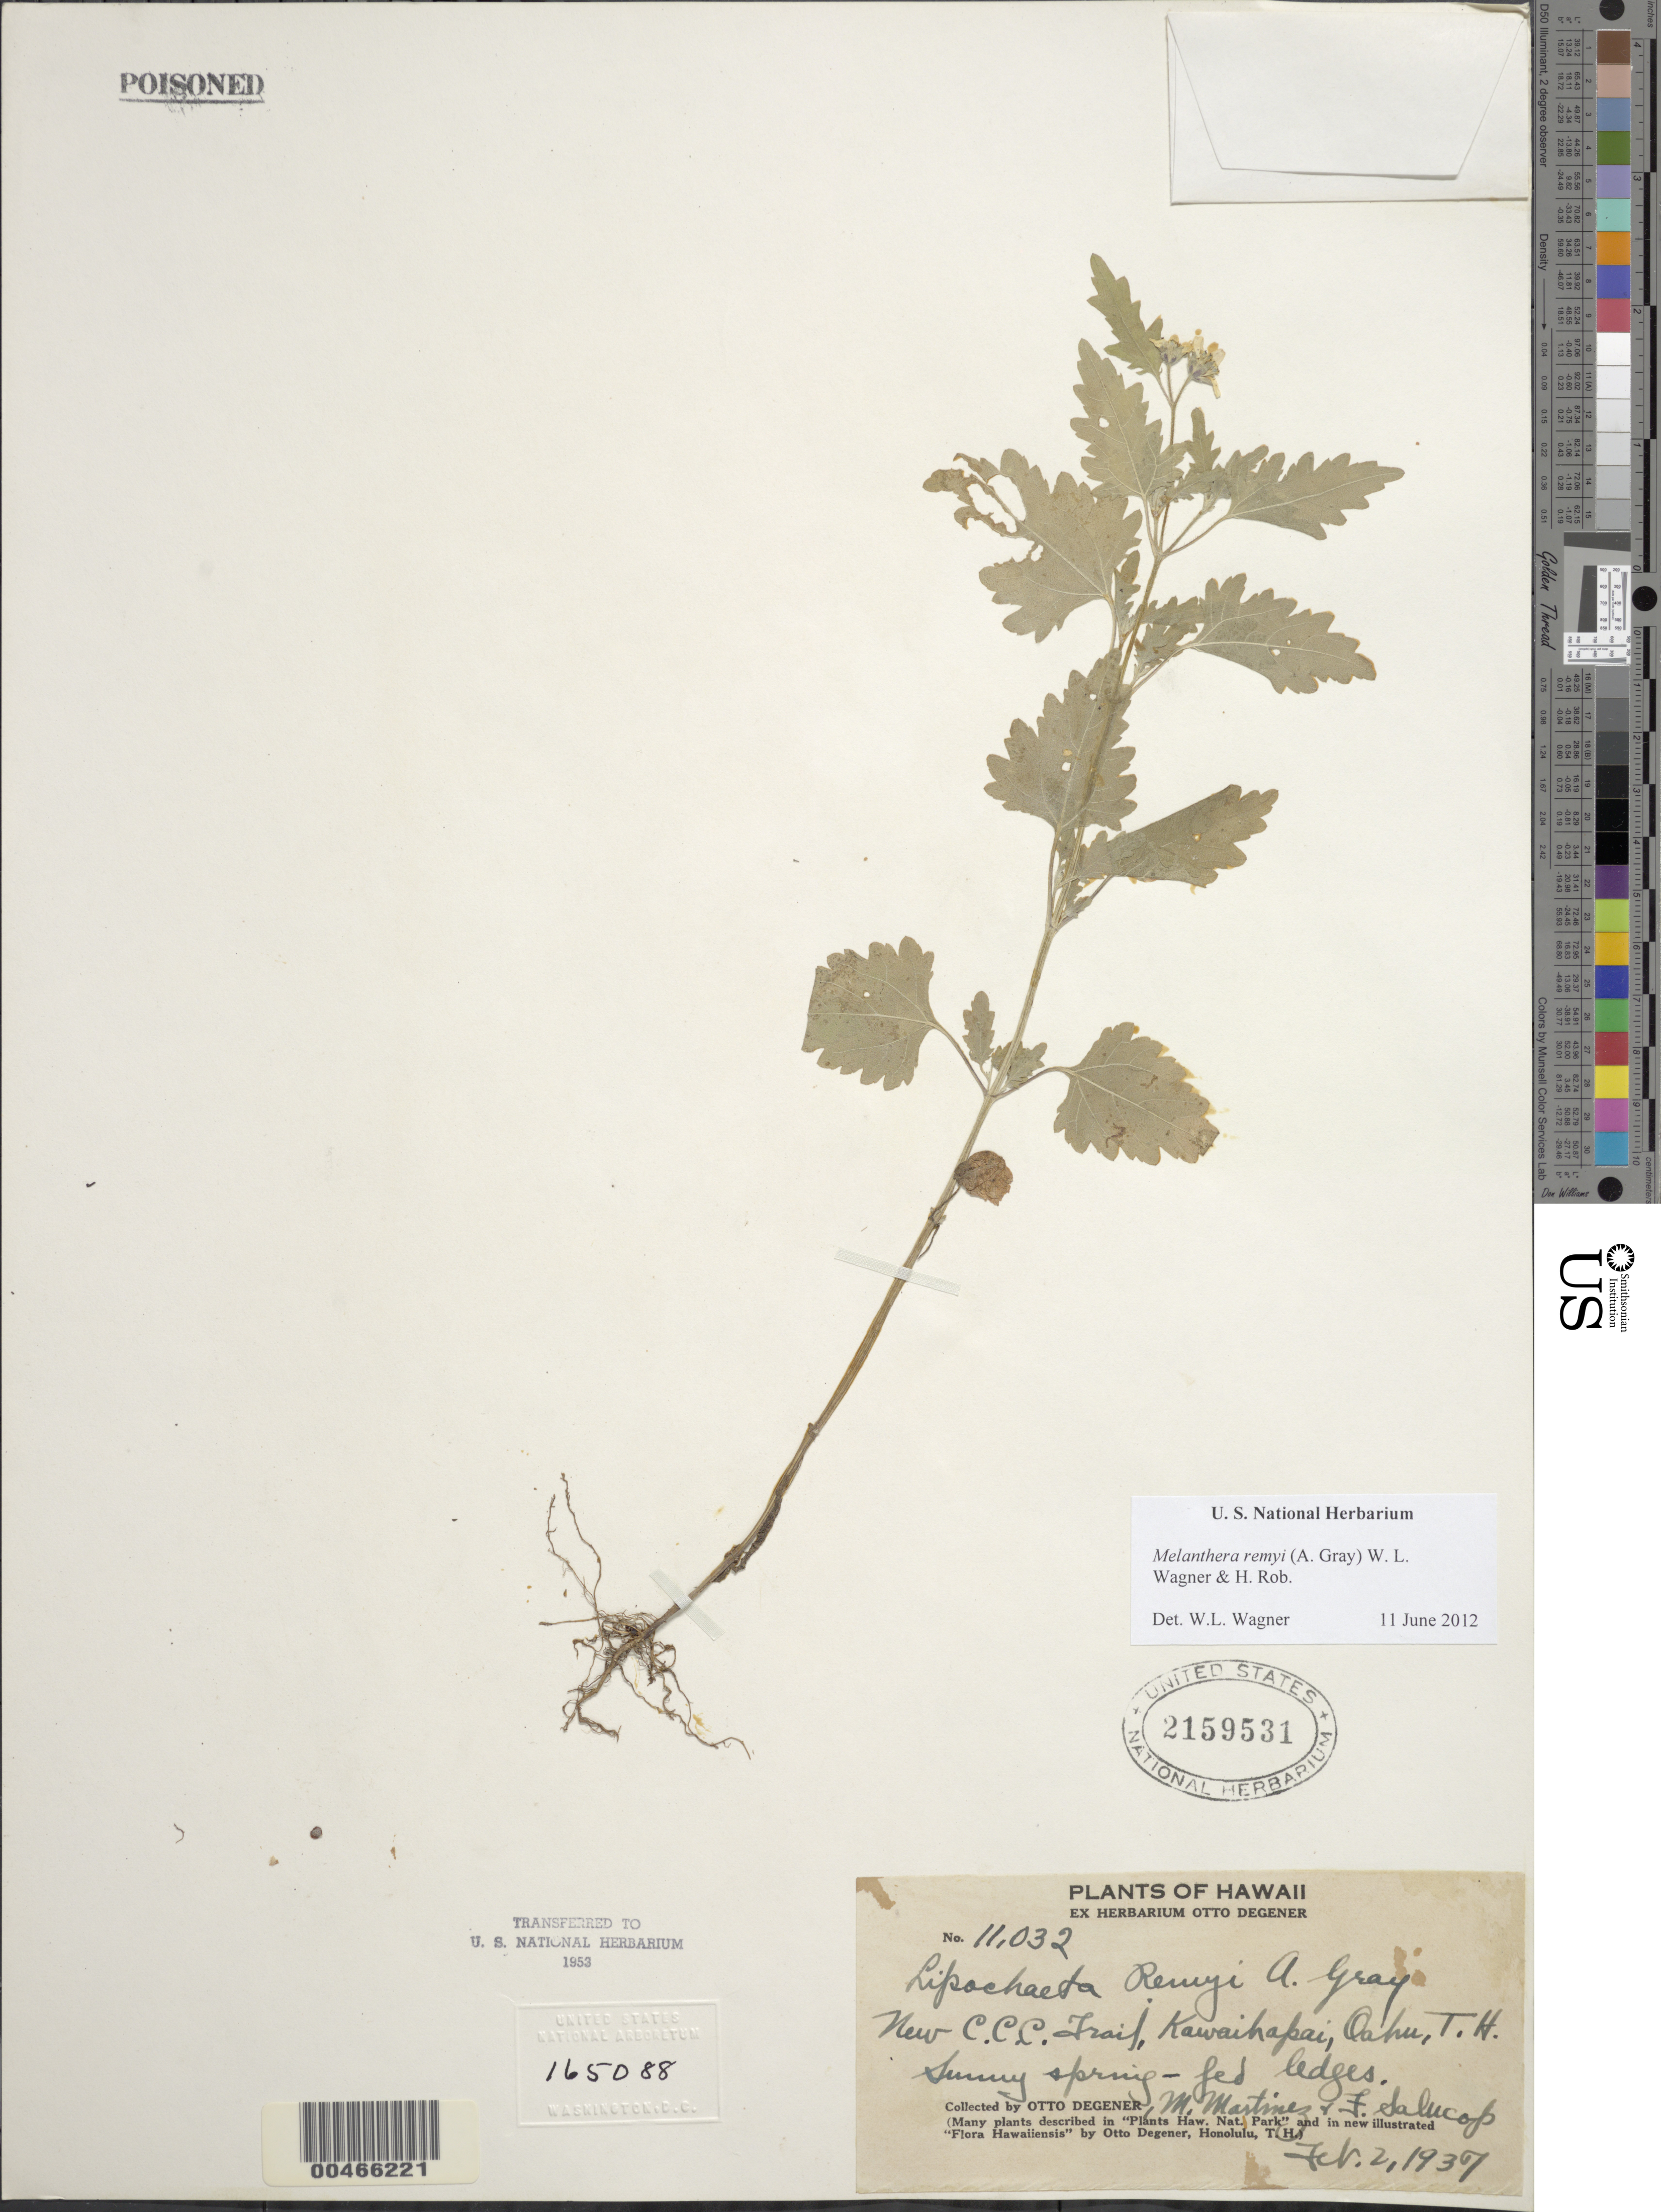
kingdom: Plantae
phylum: Tracheophyta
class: Magnoliopsida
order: Asterales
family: Asteraceae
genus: Wollastonia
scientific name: Wollastonia remyi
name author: (A. Gray) Orchard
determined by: Wagner, W. L., (BOT), Smithsonian Institution - National Museum of Natural History (UNITED STATES)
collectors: O. Degener, M. Martínez M. & F. Salucop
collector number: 11032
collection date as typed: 2 Feb 1937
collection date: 1937-02-02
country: United States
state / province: Hawaii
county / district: Honolulu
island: Oahu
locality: New C.C.C. Trail, Kawaihapai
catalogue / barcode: US 2159531